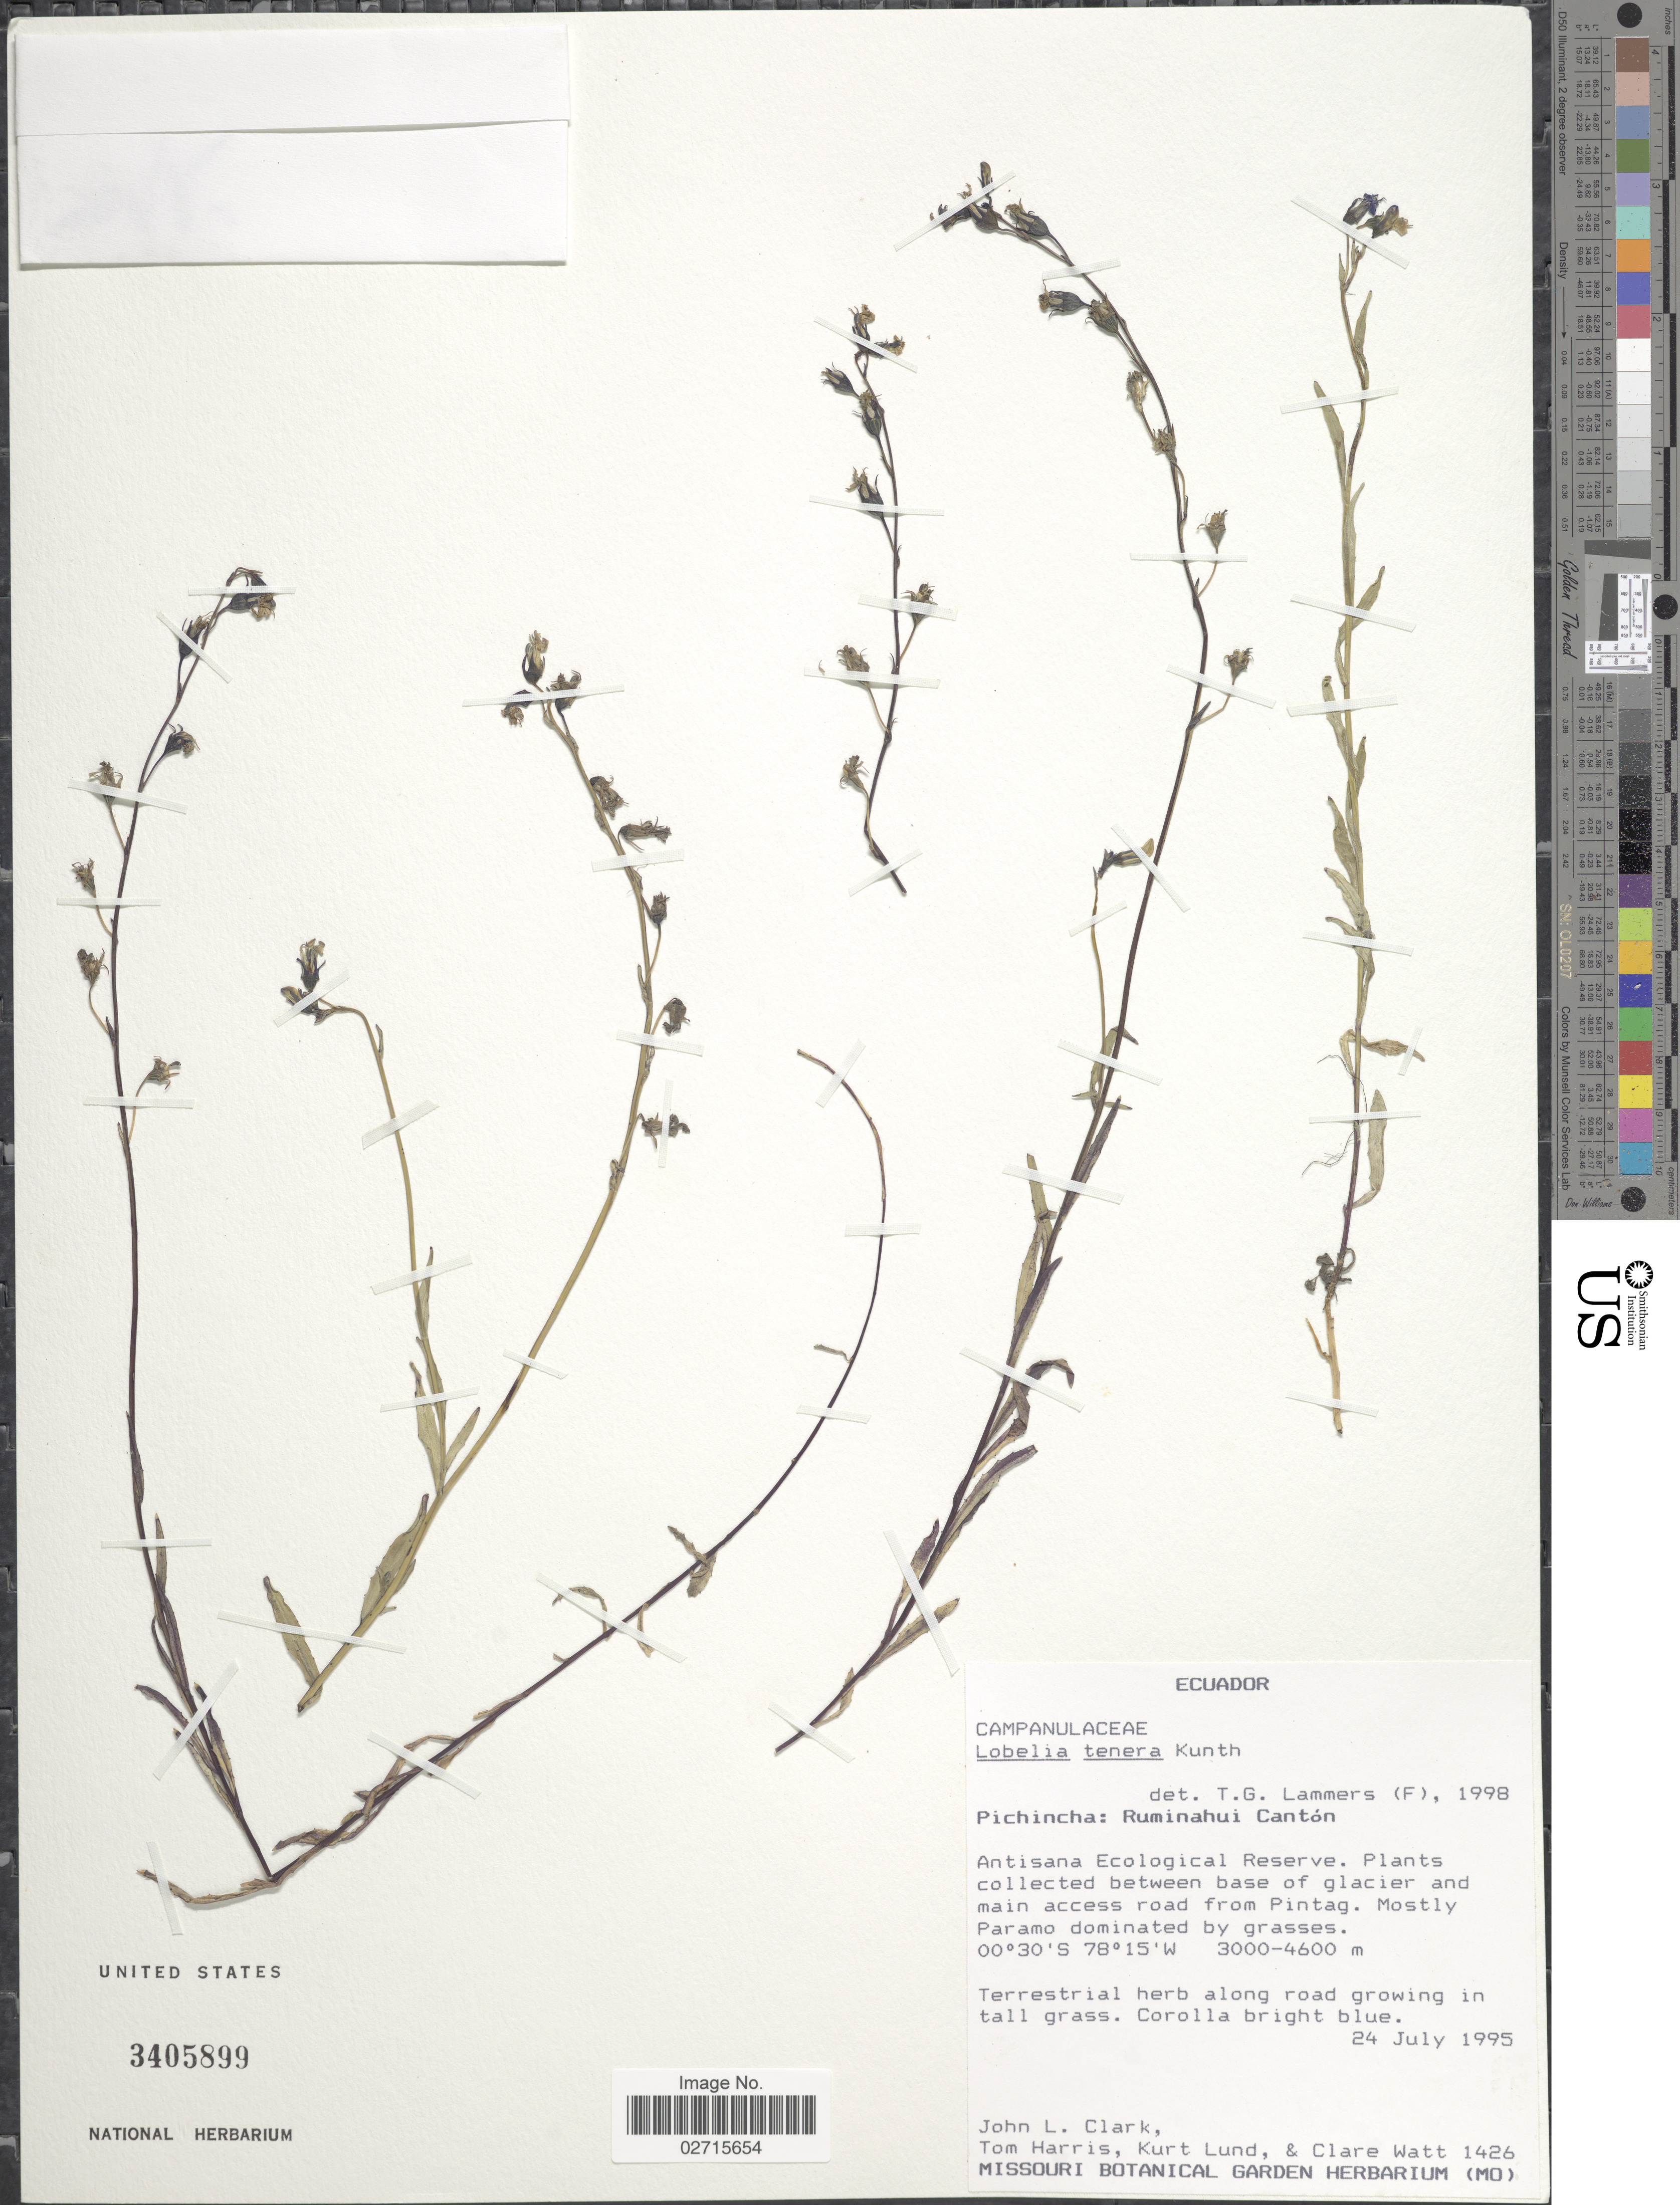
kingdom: Plantae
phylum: Tracheophyta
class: Magnoliopsida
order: Asterales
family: Campanulaceae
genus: Lobelia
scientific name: Lobelia tenera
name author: Kunth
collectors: J. L. Clark, T. Harris, K. Lund & C. Watt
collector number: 1426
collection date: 1995-07-24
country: Ecuador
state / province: Pichincha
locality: Ruminahui Canton, Antisana Ecologica Reserva, between base of glacier and main access road from Pintag.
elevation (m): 3000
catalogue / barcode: US 3405899